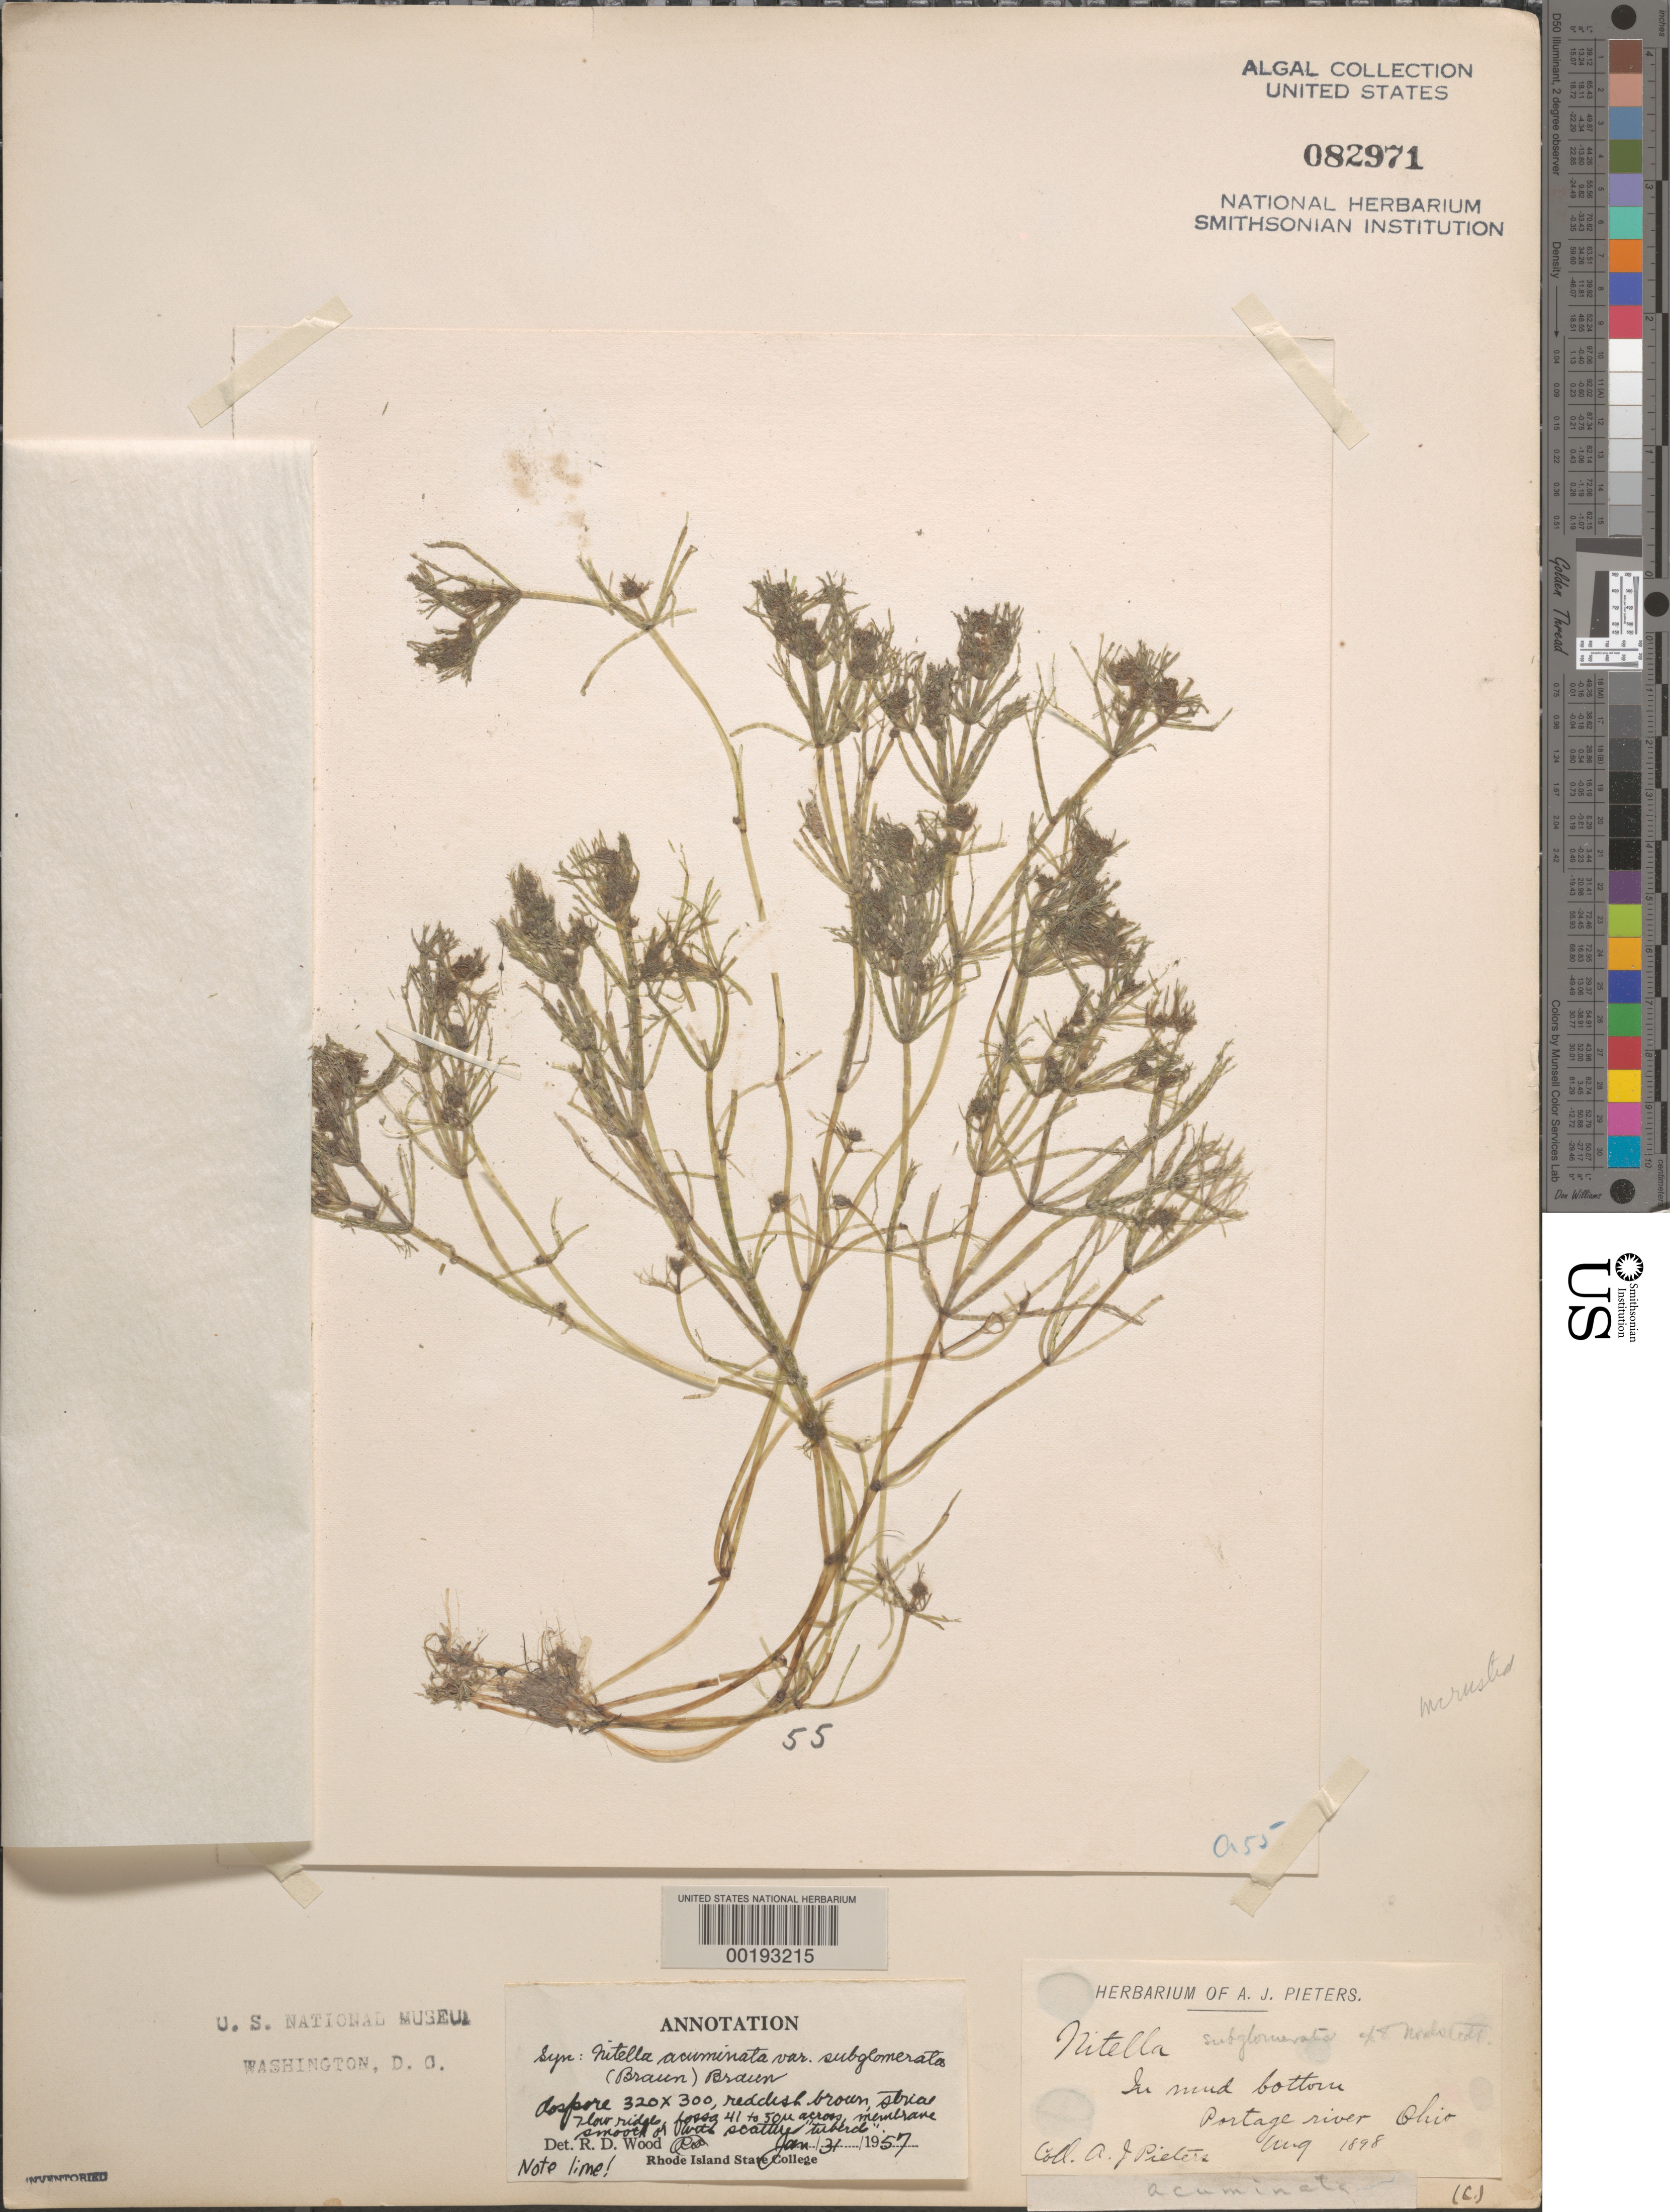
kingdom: Plantae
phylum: Charophyta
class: Charophyceae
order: Charales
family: Characeae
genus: Nitella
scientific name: Nitella acuminata var. subglomerata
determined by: Wood, R. D.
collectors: A. Pieters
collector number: A55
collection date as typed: Aug 1898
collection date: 1898-08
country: United States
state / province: Ohio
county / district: Ottawa County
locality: Portage River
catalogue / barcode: US 82971